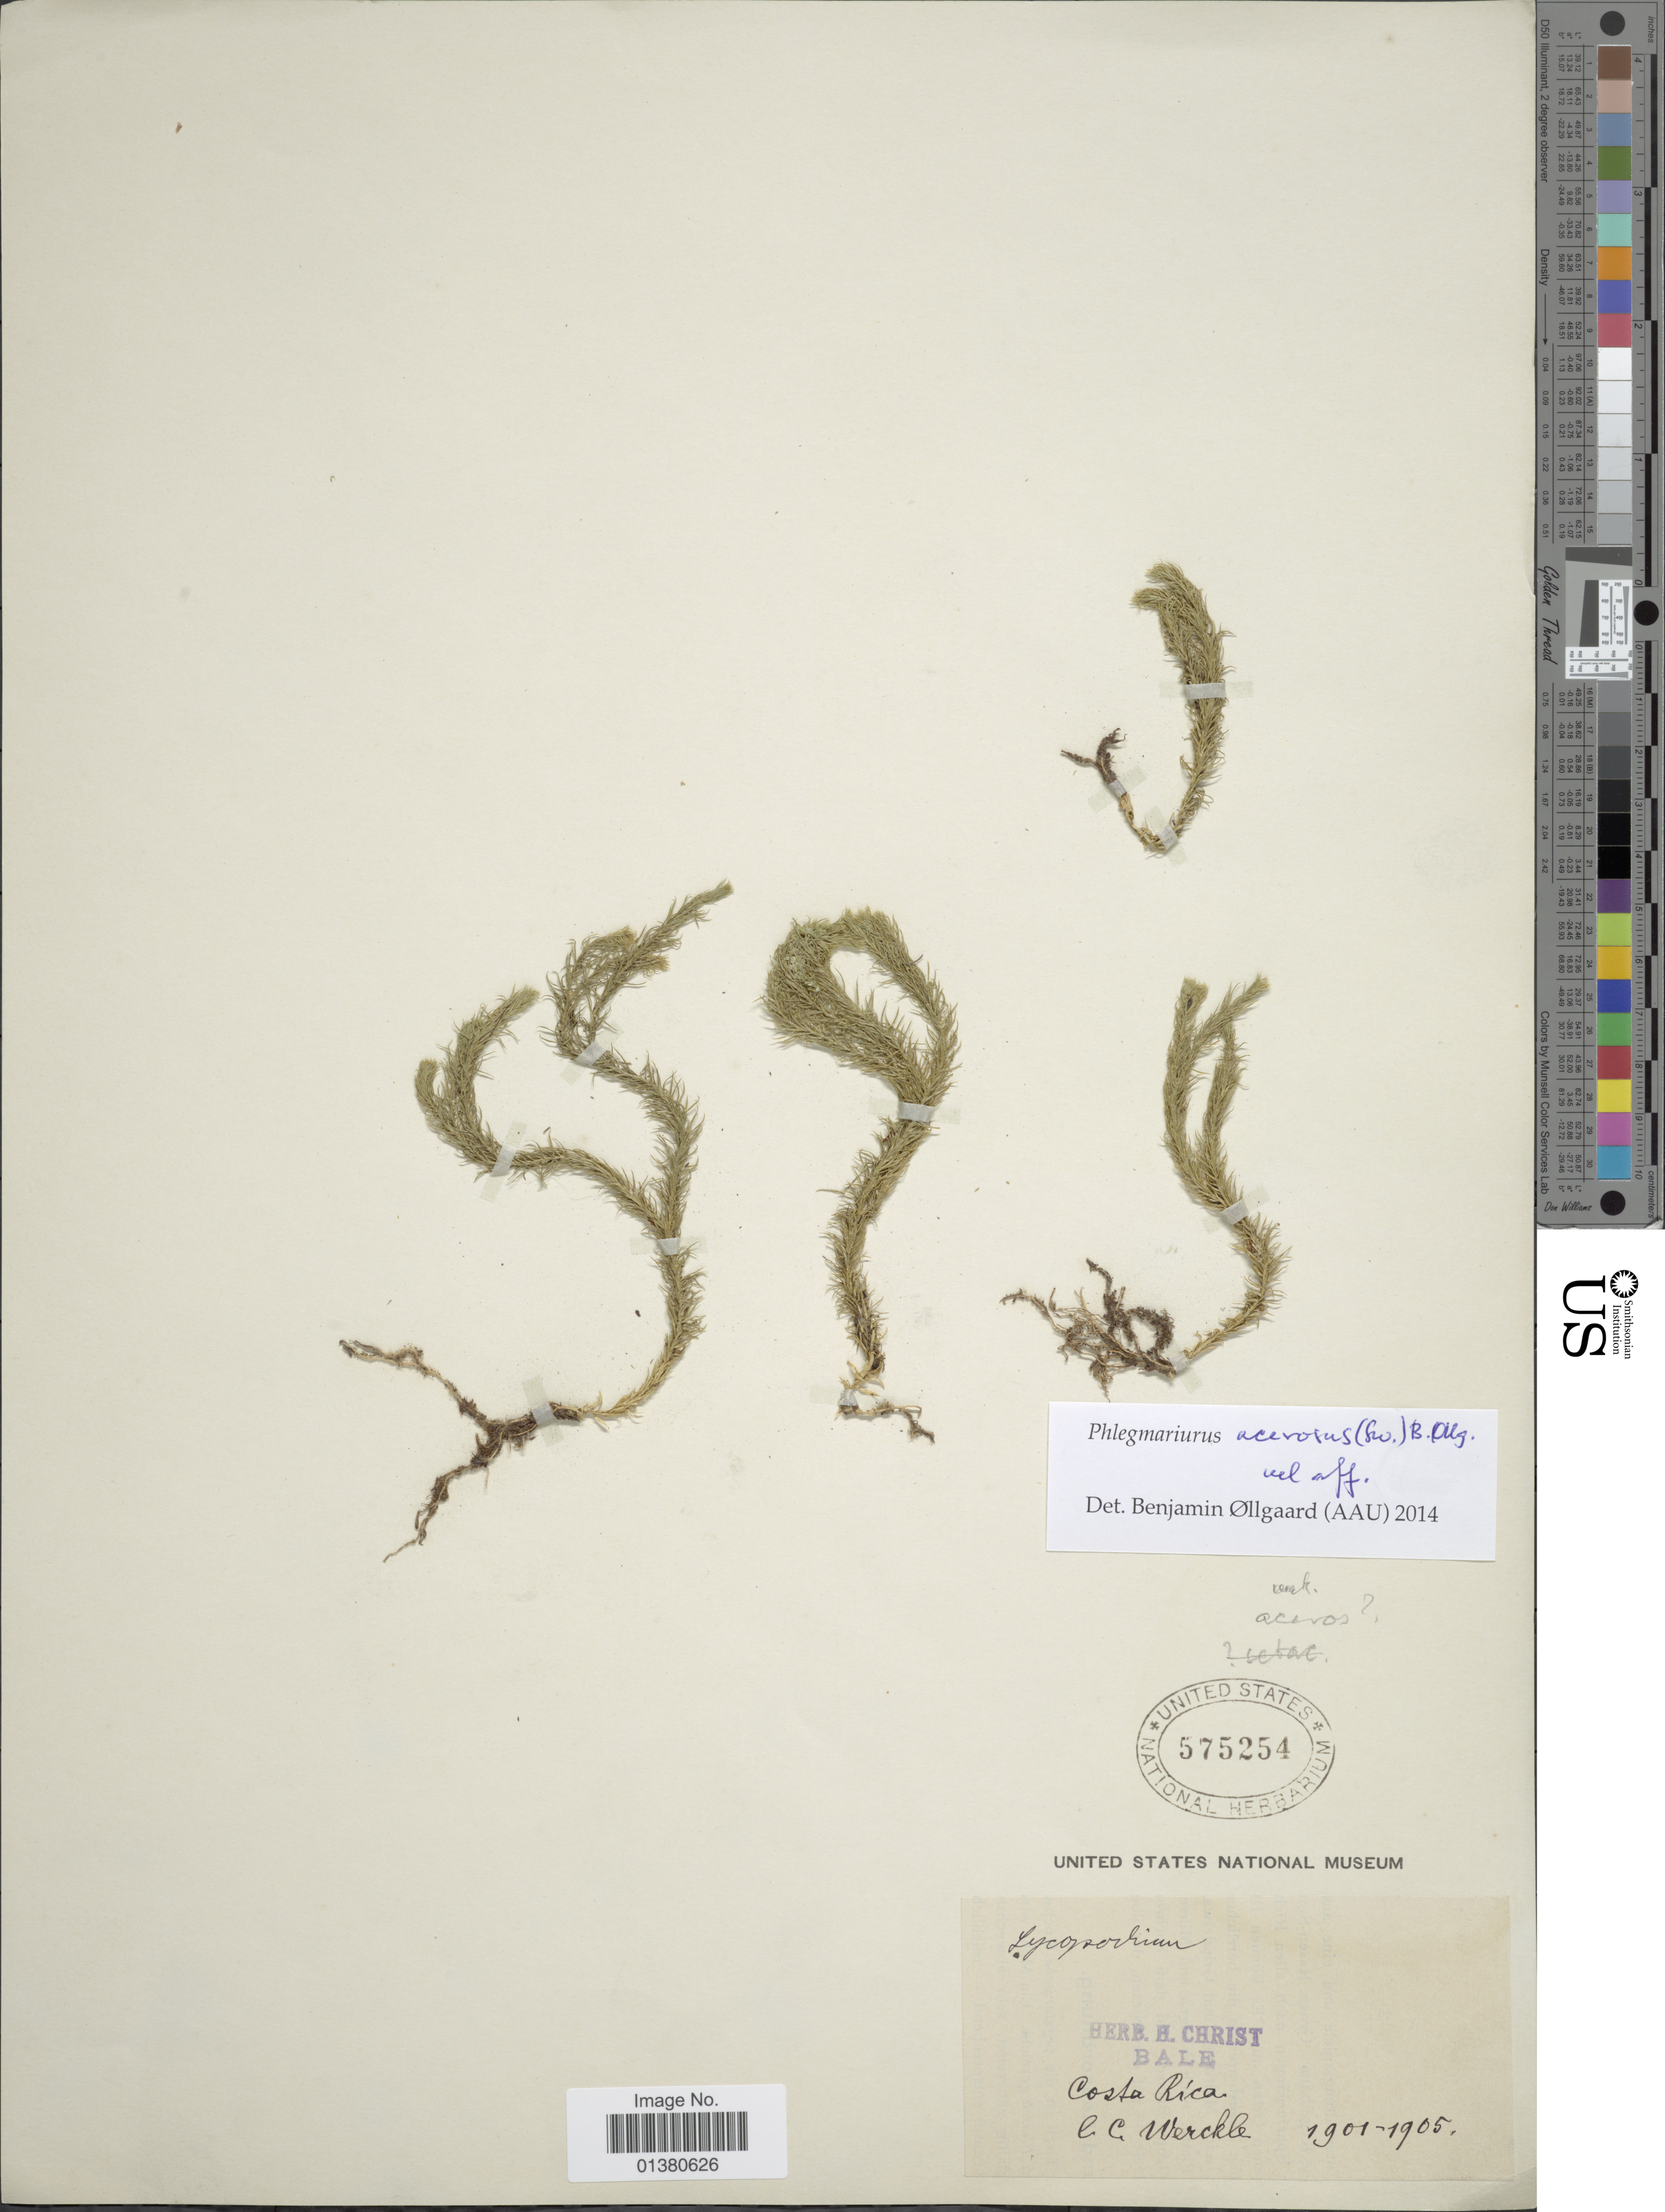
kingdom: Plantae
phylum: Tracheophyta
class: Lycopodiopsida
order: Lycopodiales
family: Lycopodiaceae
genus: Phlegmariurus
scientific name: Phlegmariurus acerosus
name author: (Sw.) B. Øllg.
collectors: C. C Wercklé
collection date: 1901/1905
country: Costa Rica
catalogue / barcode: US 575254